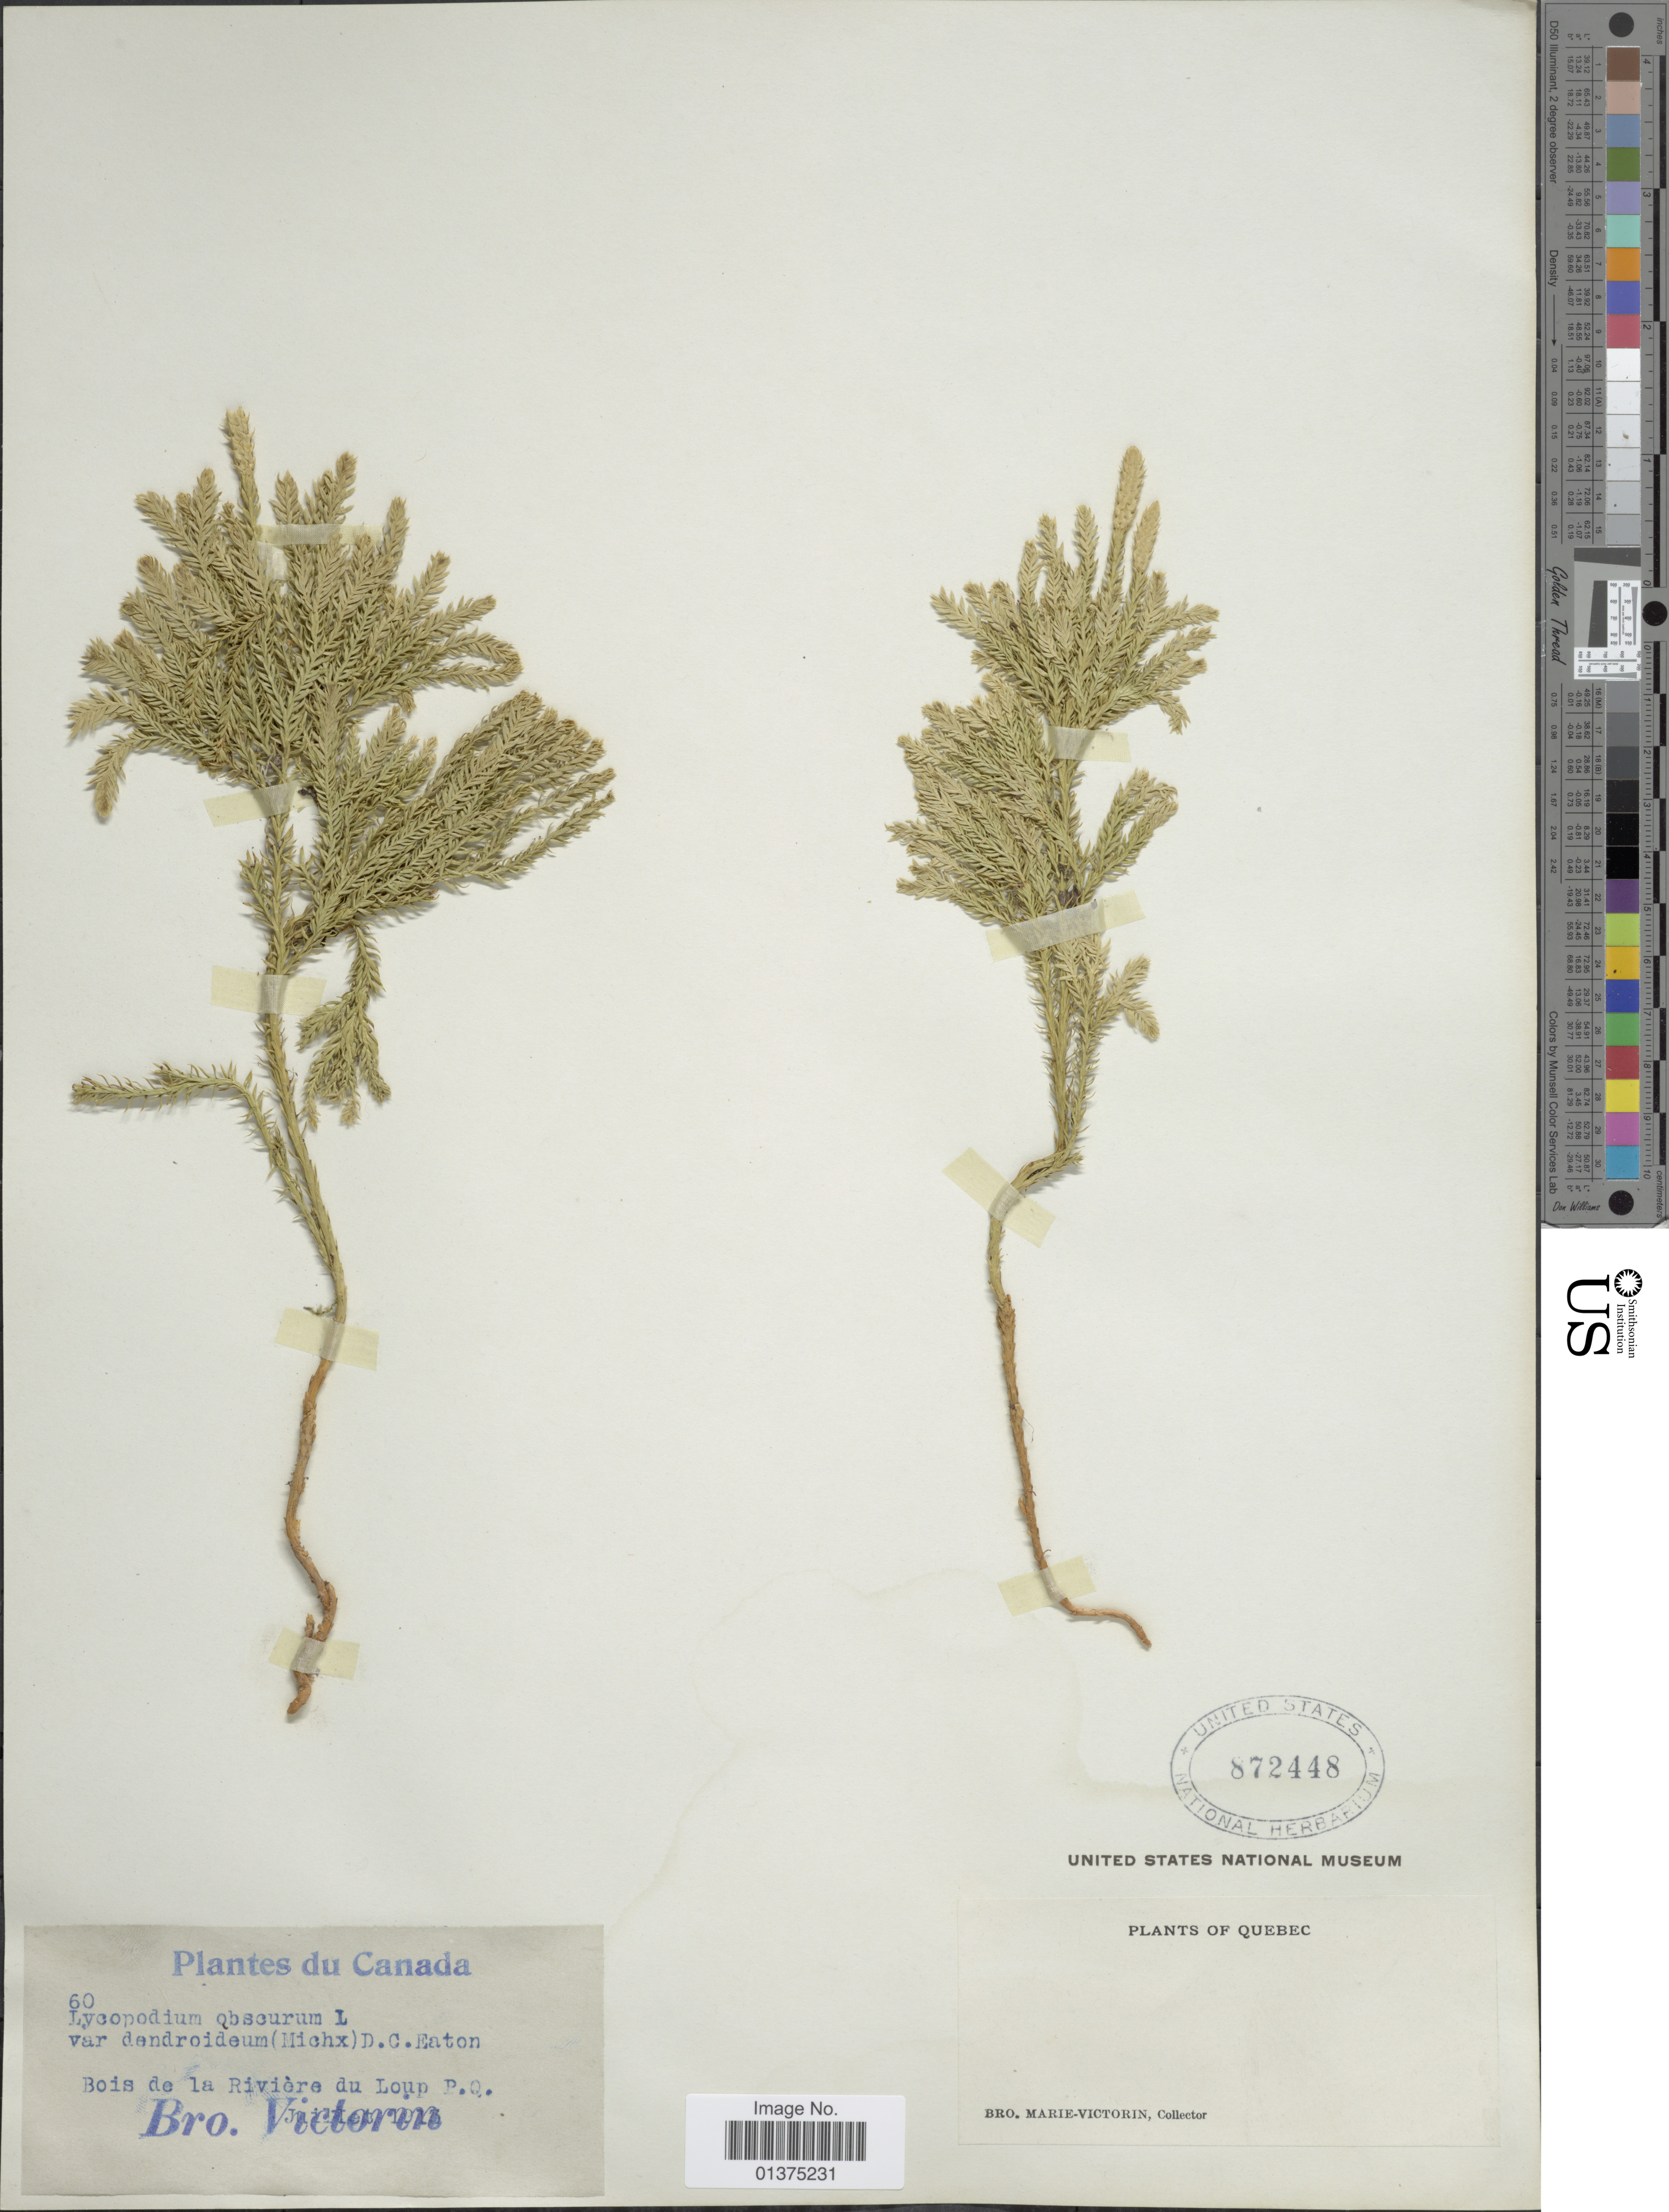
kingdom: Plantae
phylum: Tracheophyta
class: Lycopodiopsida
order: Lycopodiales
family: Lycopodiaceae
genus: Dendrolycopodium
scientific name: Dendrolycopodium dendroideum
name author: (Michx.) A. Haines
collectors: Fr. Marie-Victorin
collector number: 60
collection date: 1913-07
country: Canada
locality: Bois de la Rivière du Loup P.Q.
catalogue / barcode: US 872448